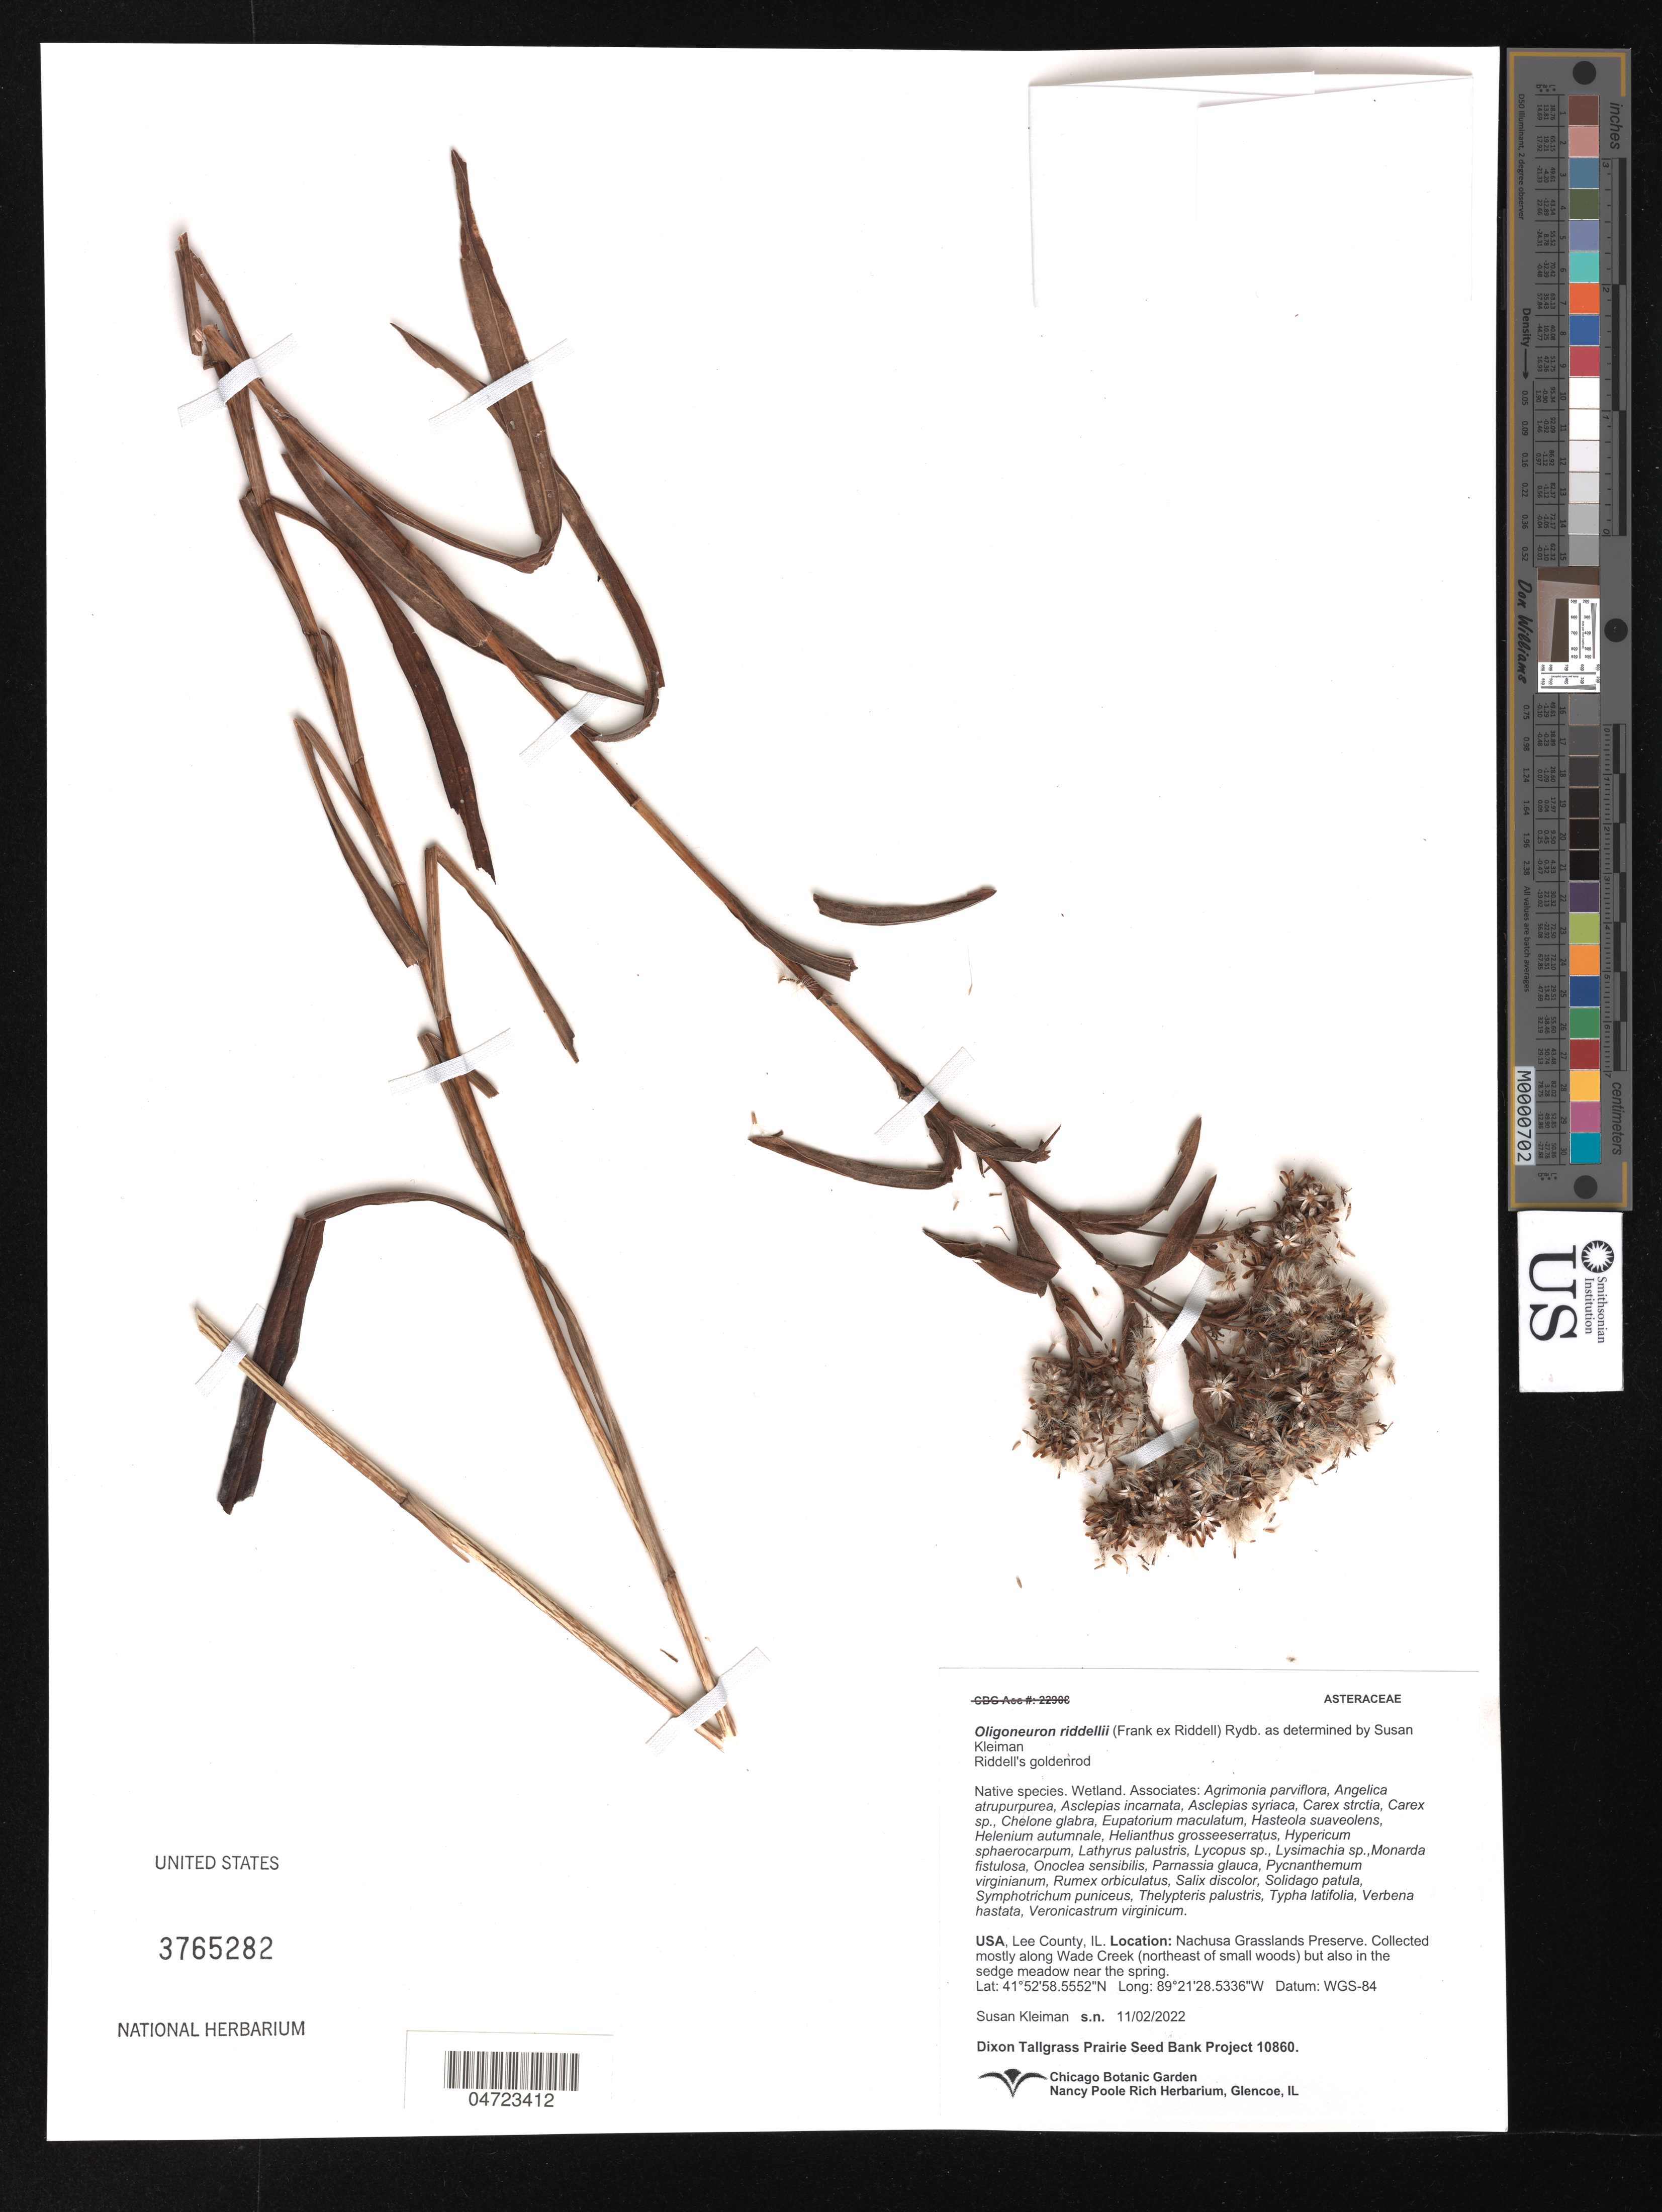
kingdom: Plantae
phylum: Tracheophyta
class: Magnoliopsida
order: Asterales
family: Asteraceae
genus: Oligoneuron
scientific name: Oligoneuron riddellii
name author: (Frank) Rydb.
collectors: S. Kleiman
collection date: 2022-11-02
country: United States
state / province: Illinois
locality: Lee County, IL. Nachusa Grasslands Preserve. Collected mostly along Wade Creek (northeast of small woods) but also in the sedge meadow near the spring. Datum: WGS-84.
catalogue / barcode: US 3765282